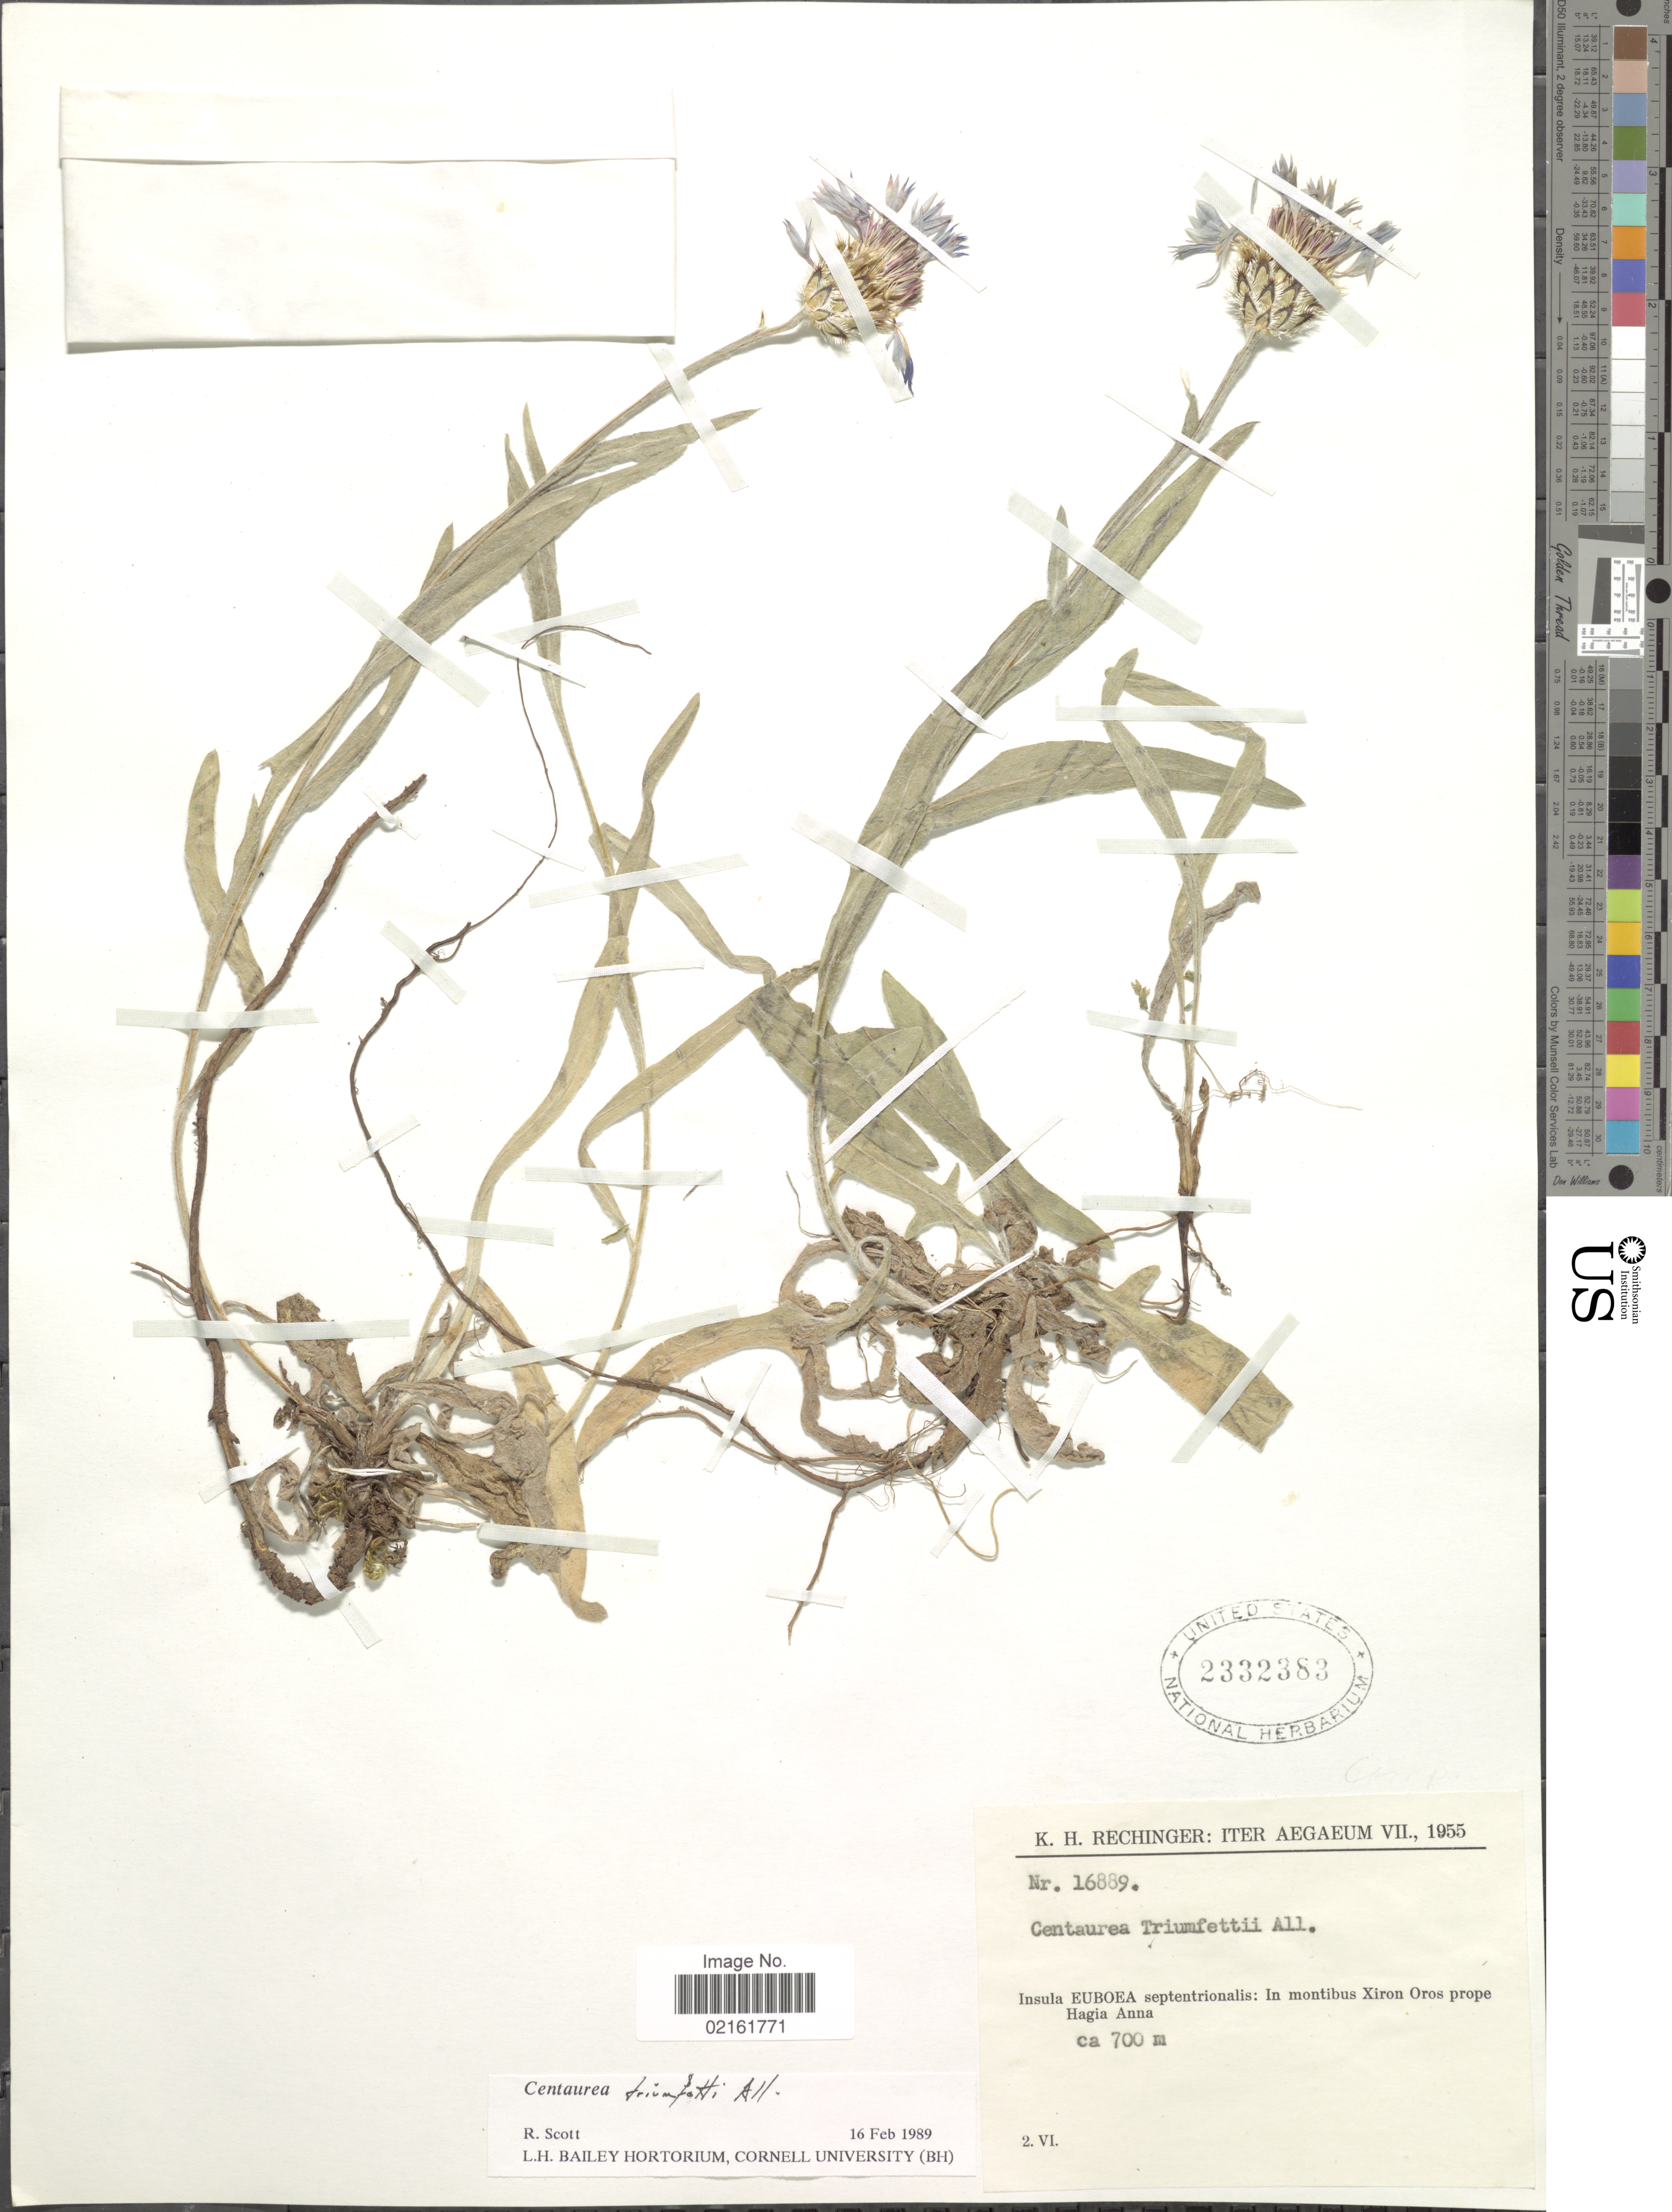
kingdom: Plantae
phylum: Tracheophyta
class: Magnoliopsida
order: Asterales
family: Asteraceae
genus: Centaurea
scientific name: Centaurea triumfetti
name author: All.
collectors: K. H. Rechinger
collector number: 16889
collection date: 1955-07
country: Greece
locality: Iter Aegaeum, Insula Euboea septentrionalis: in montibus Xiron Oros prope Hagia Anna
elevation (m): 700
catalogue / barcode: US 2332383